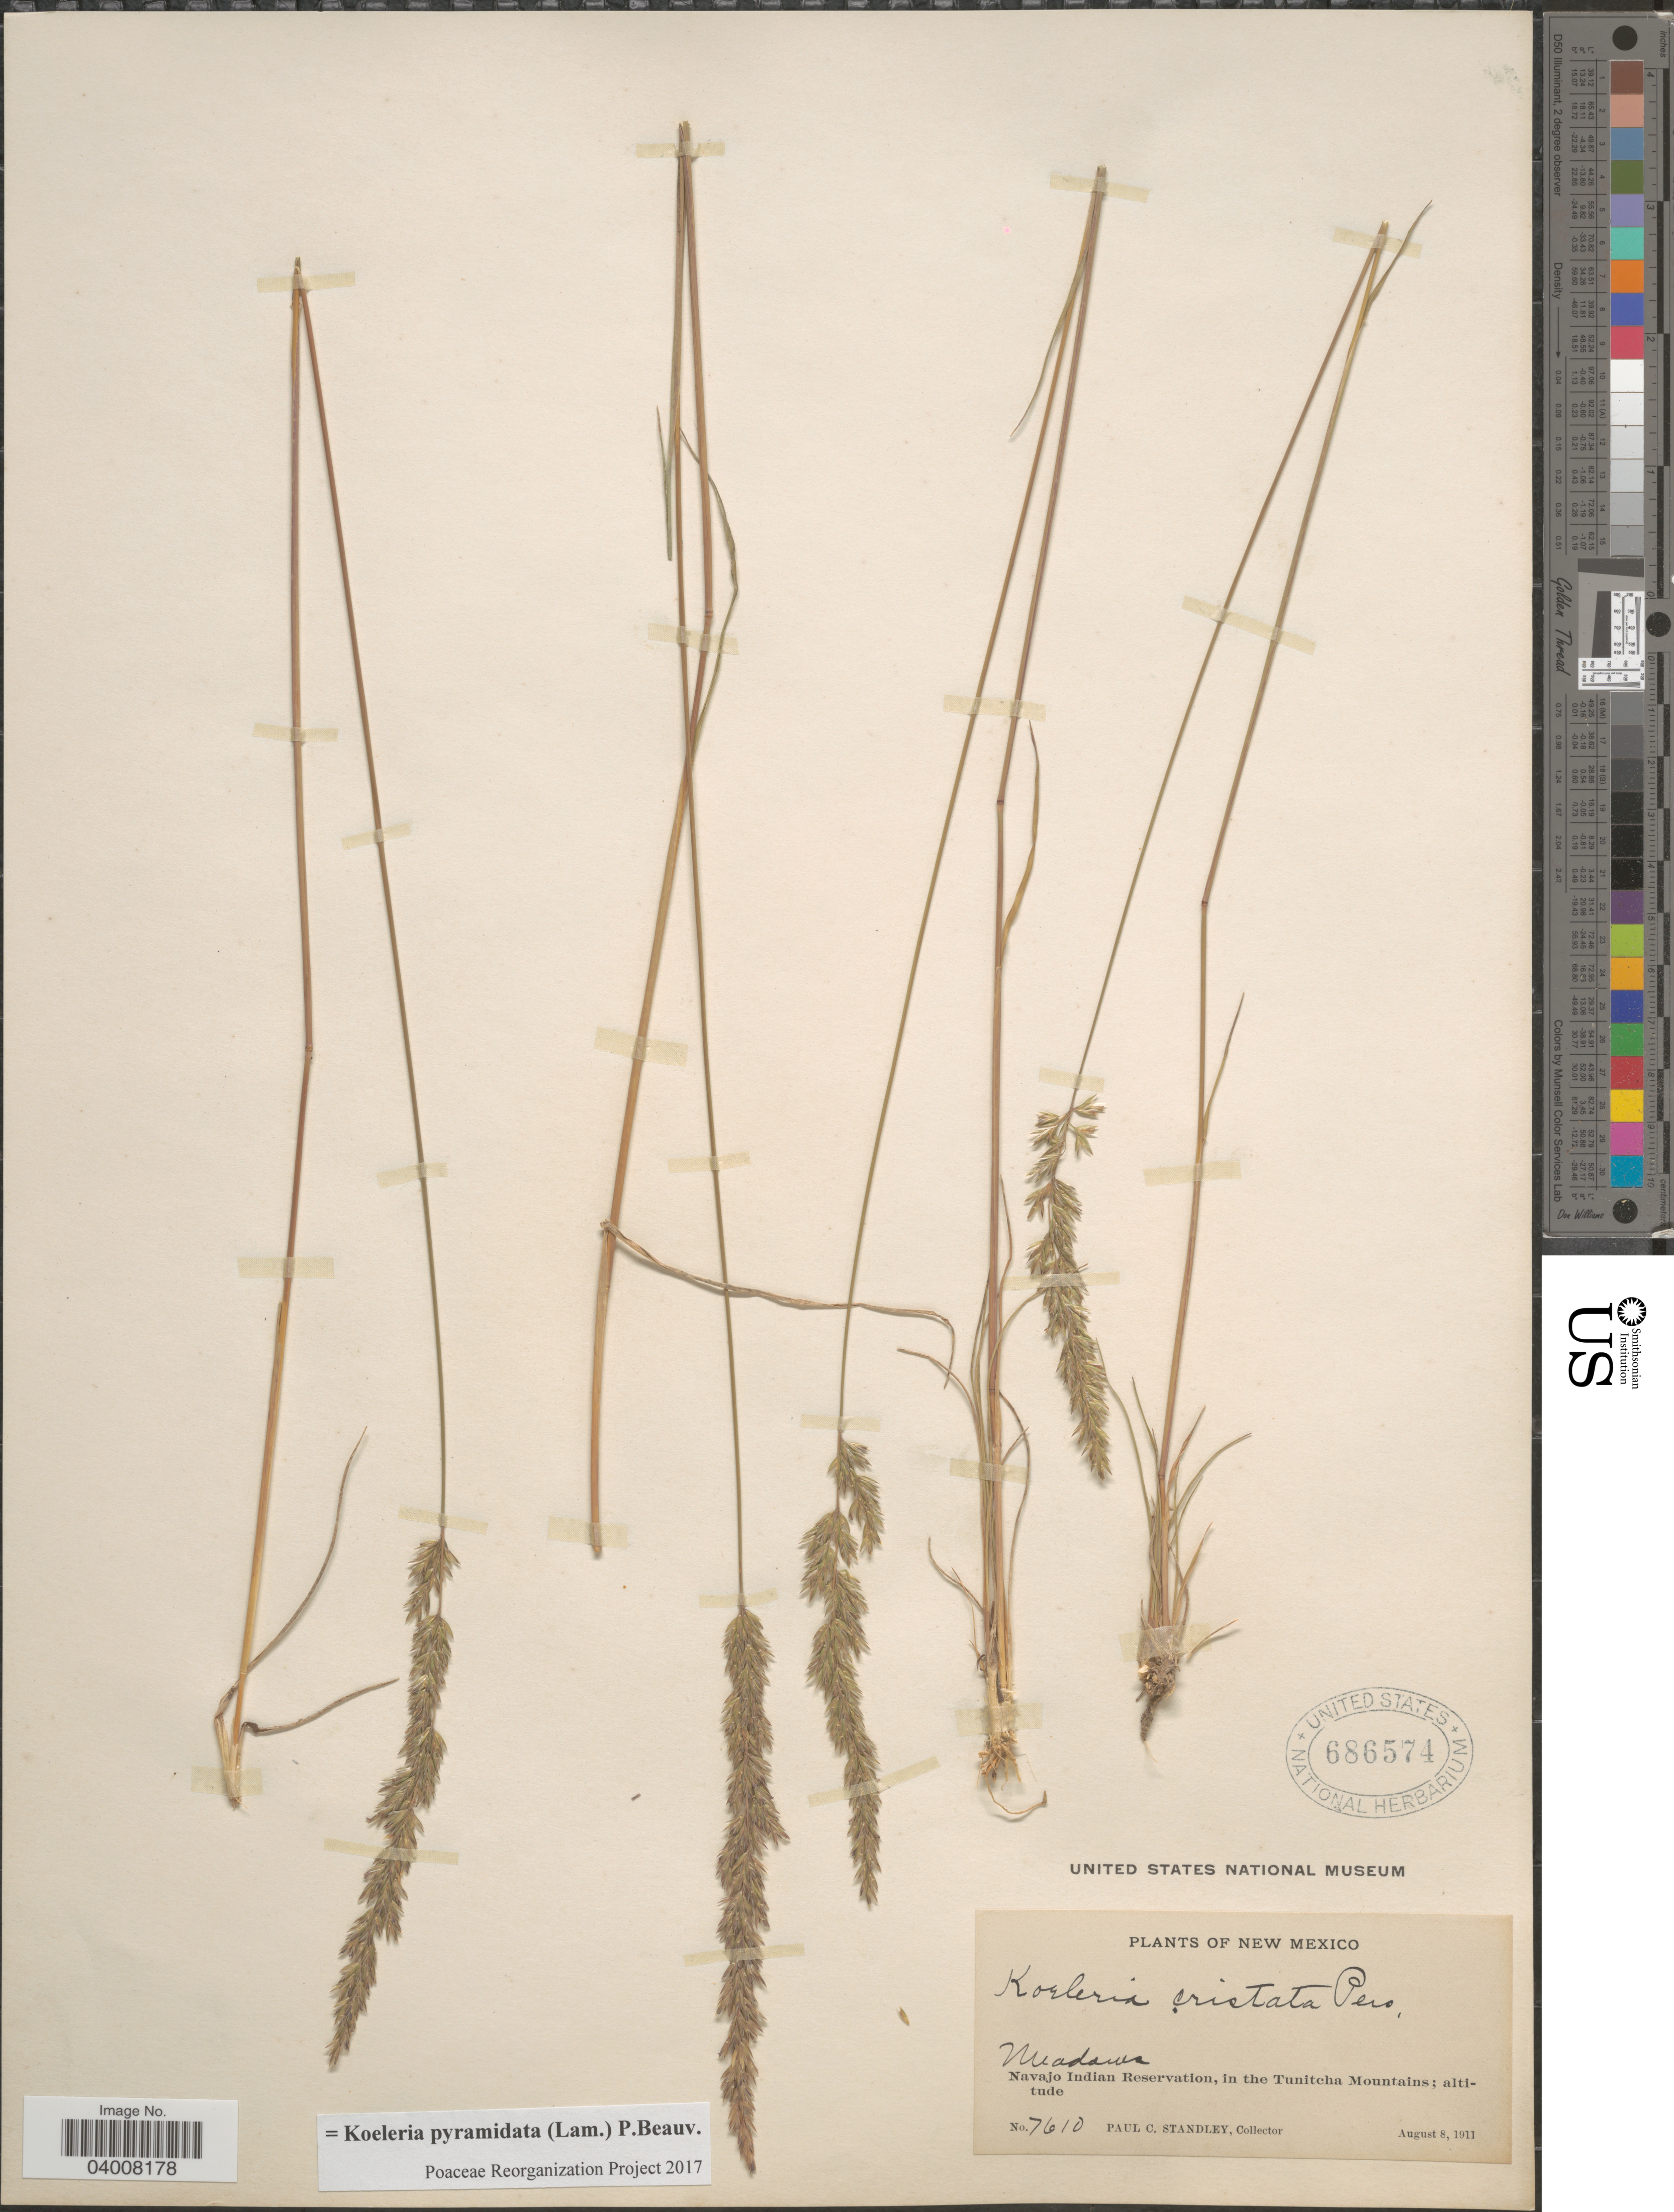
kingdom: Plantae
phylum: Tracheophyta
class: Liliopsida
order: Poales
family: Poaceae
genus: Koeleria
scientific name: Koeleria pyramidata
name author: (Lam.) P. Beauv.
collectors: P. C. Standley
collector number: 7610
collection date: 1911-08-08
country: United States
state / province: New Mexico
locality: Navajo Indian Reservation, in the Tunitcha Mountains.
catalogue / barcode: US 686574